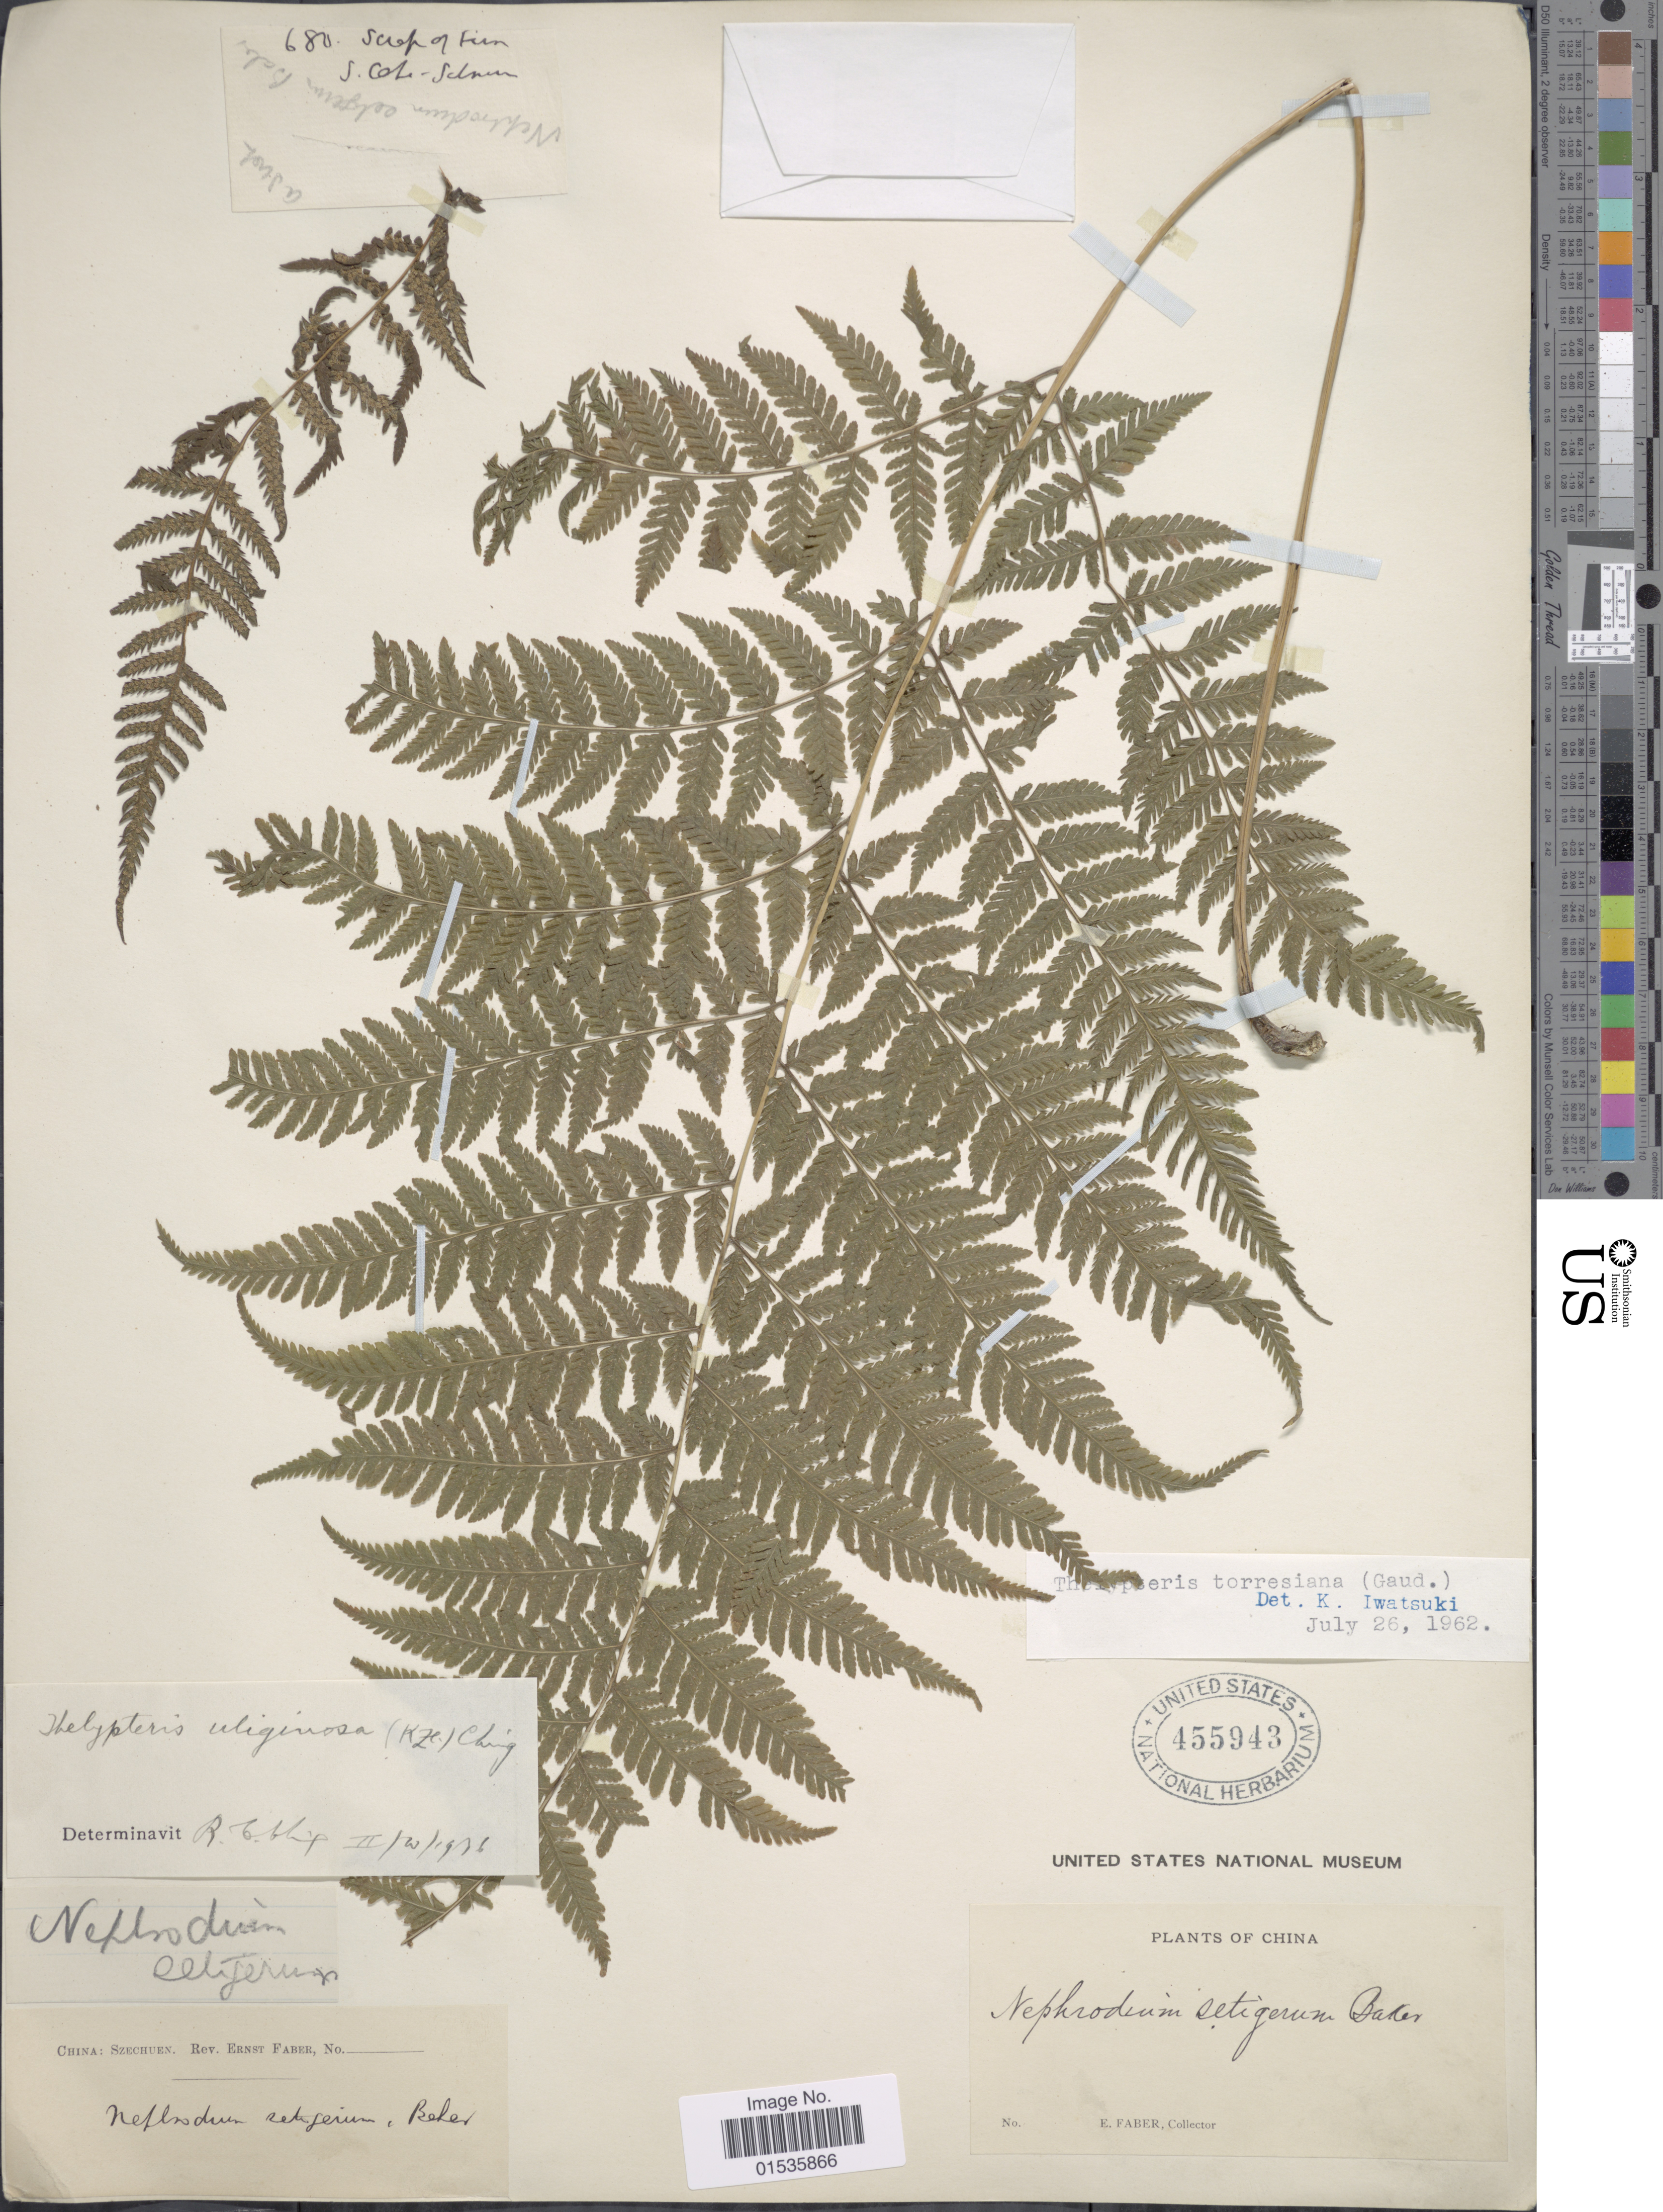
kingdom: Plantae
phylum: Tracheophyta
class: Polypodiopsida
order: Polypodiales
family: Thelypteridaceae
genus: Macrothelypteris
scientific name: Macrothelypteris torresiana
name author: (Gaudich.) Ching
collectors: E. Faber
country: China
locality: China.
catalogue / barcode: US 455943